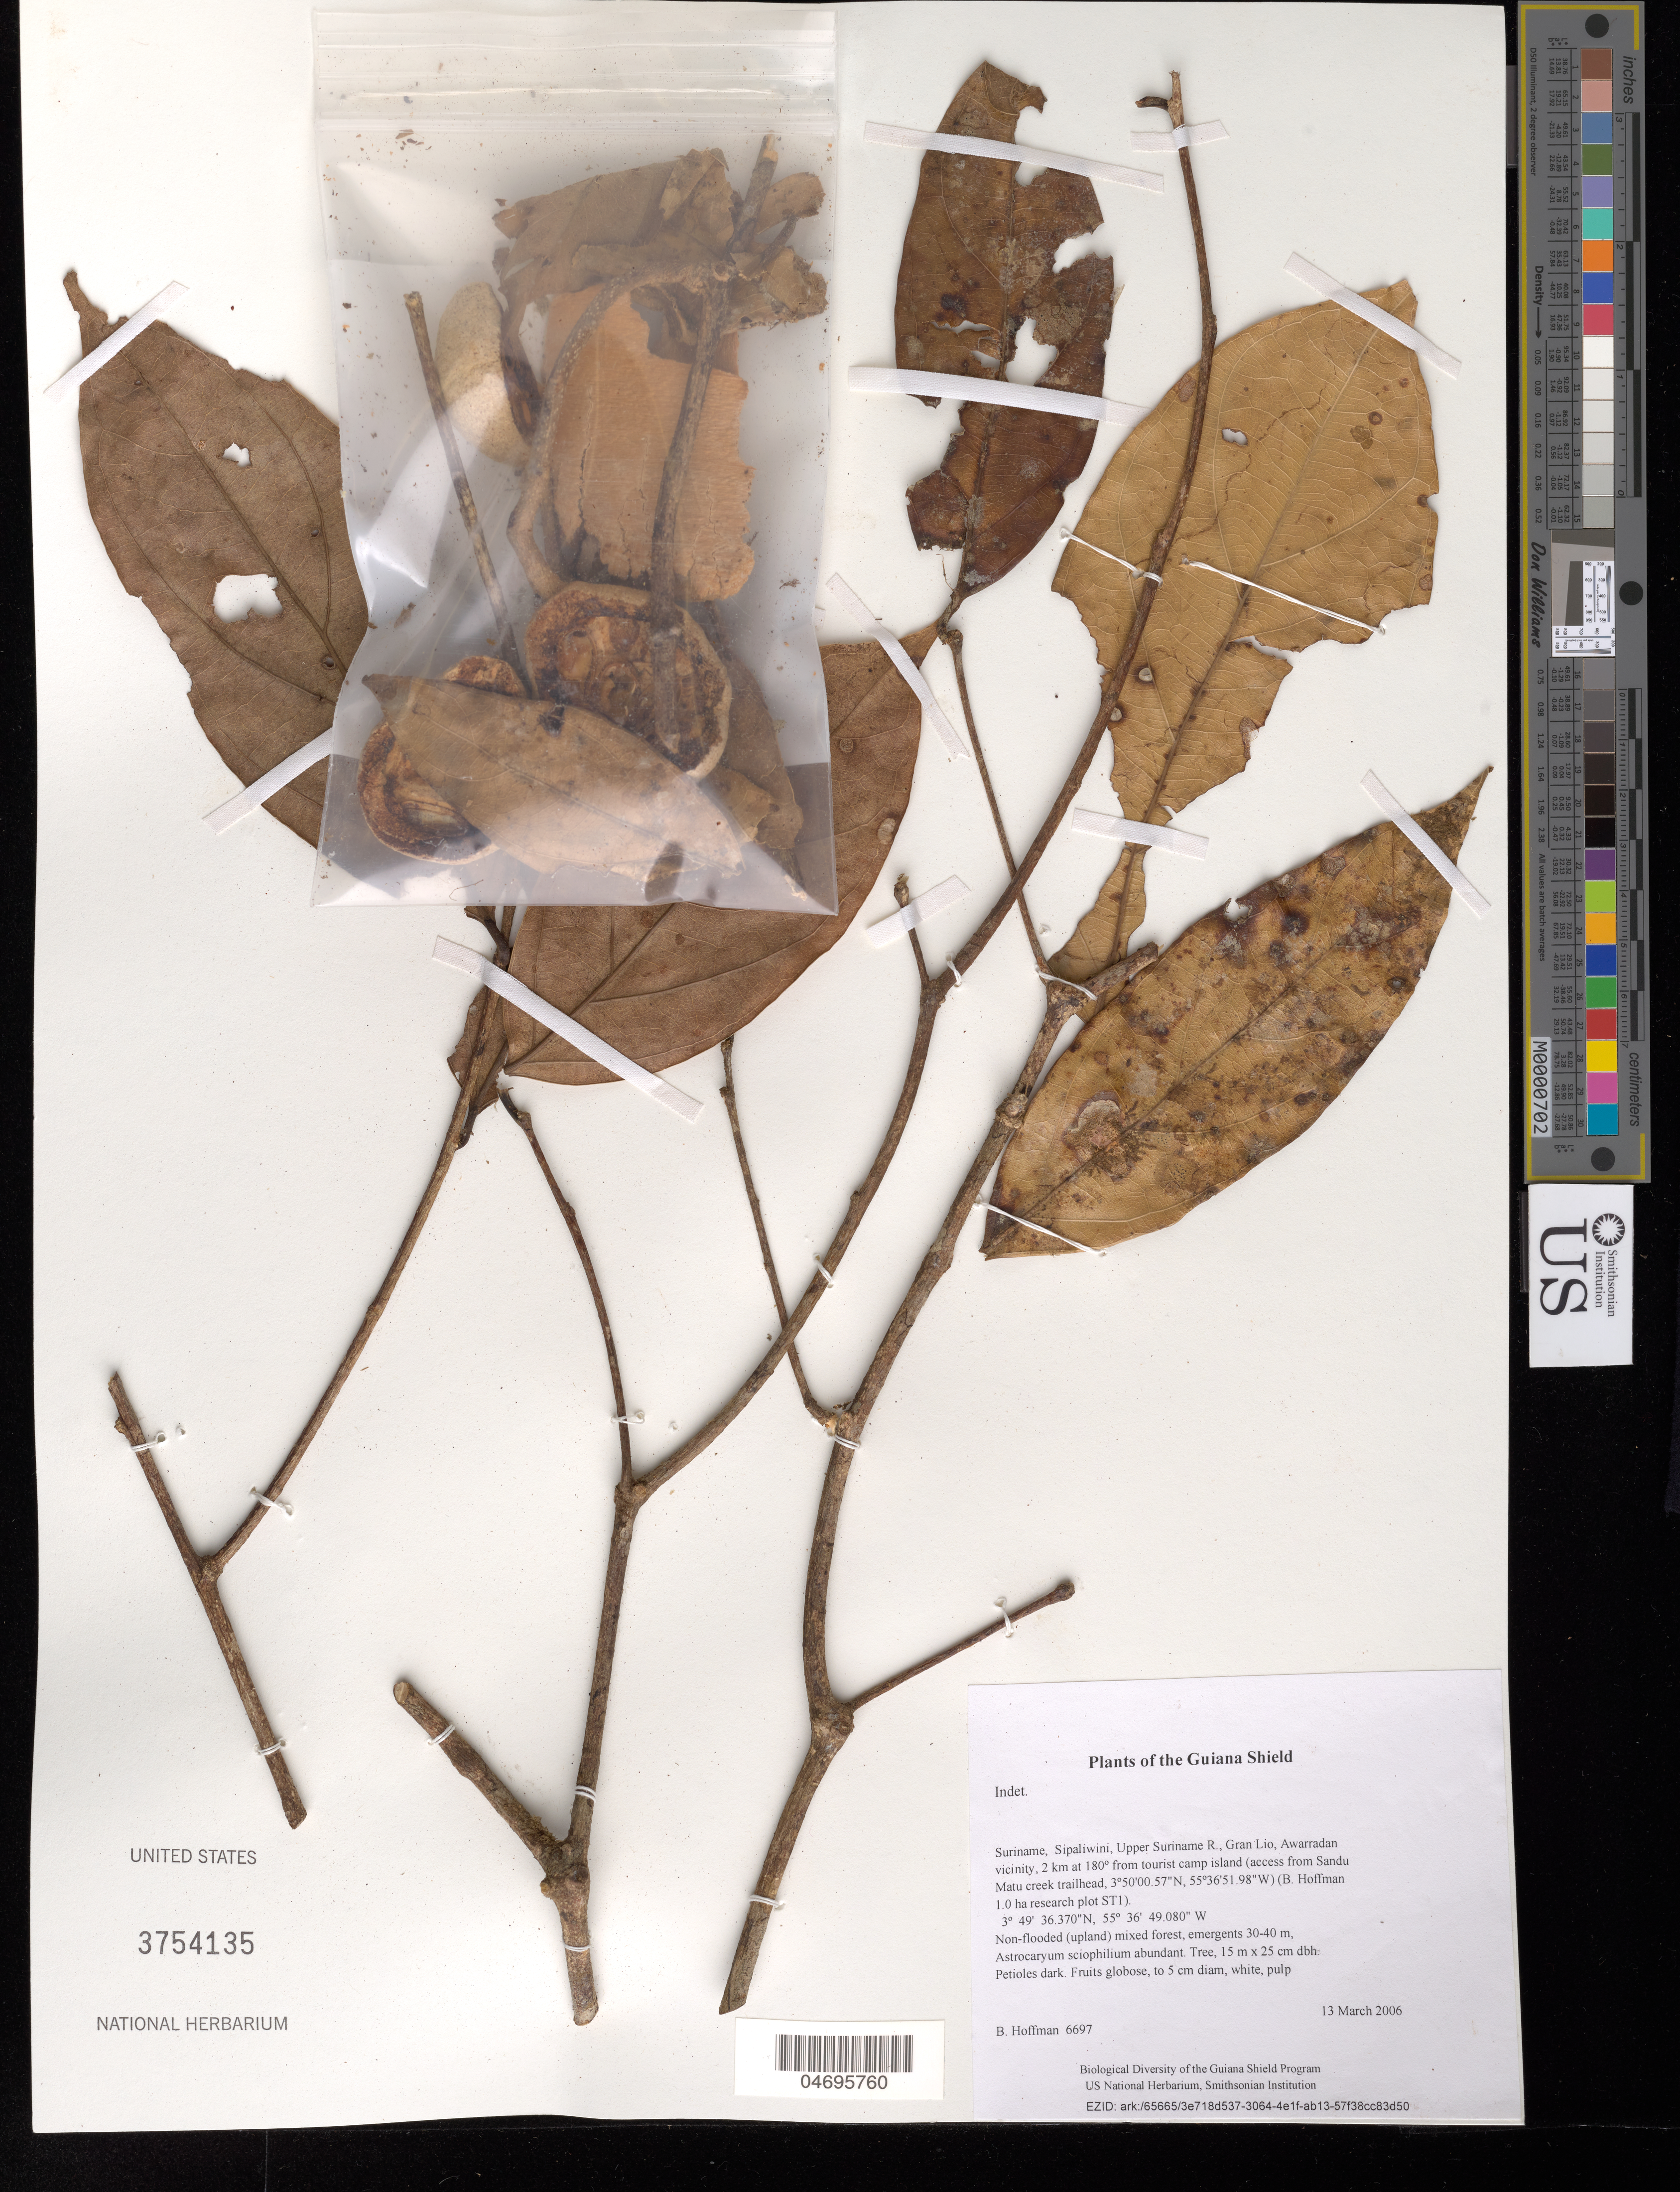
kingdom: Plantae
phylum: Tracheophyta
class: Magnoliopsida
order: Malpighiales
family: Violaceae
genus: Leonia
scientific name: Leonia sp.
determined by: Londoño-Echeverri, Y.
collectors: B. Hoffman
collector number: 6697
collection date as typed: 13 March 2006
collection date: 2006-03-13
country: Suriname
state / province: Sipaliwini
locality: Upper Suriname R., Gran Lio, Awarradan vicinity, 2 km at 180º from tourist camp island (access from Sandu Matu creek trailhead, 3º50'00.57"N, 55º36'51.98"W) (B. Hoffman 1.0 ha research plot ST1)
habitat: Non-flooded (upland) mixed forest, emergents 30-40 m, Astrocaryum sciophilium abundant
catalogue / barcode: US 3754135